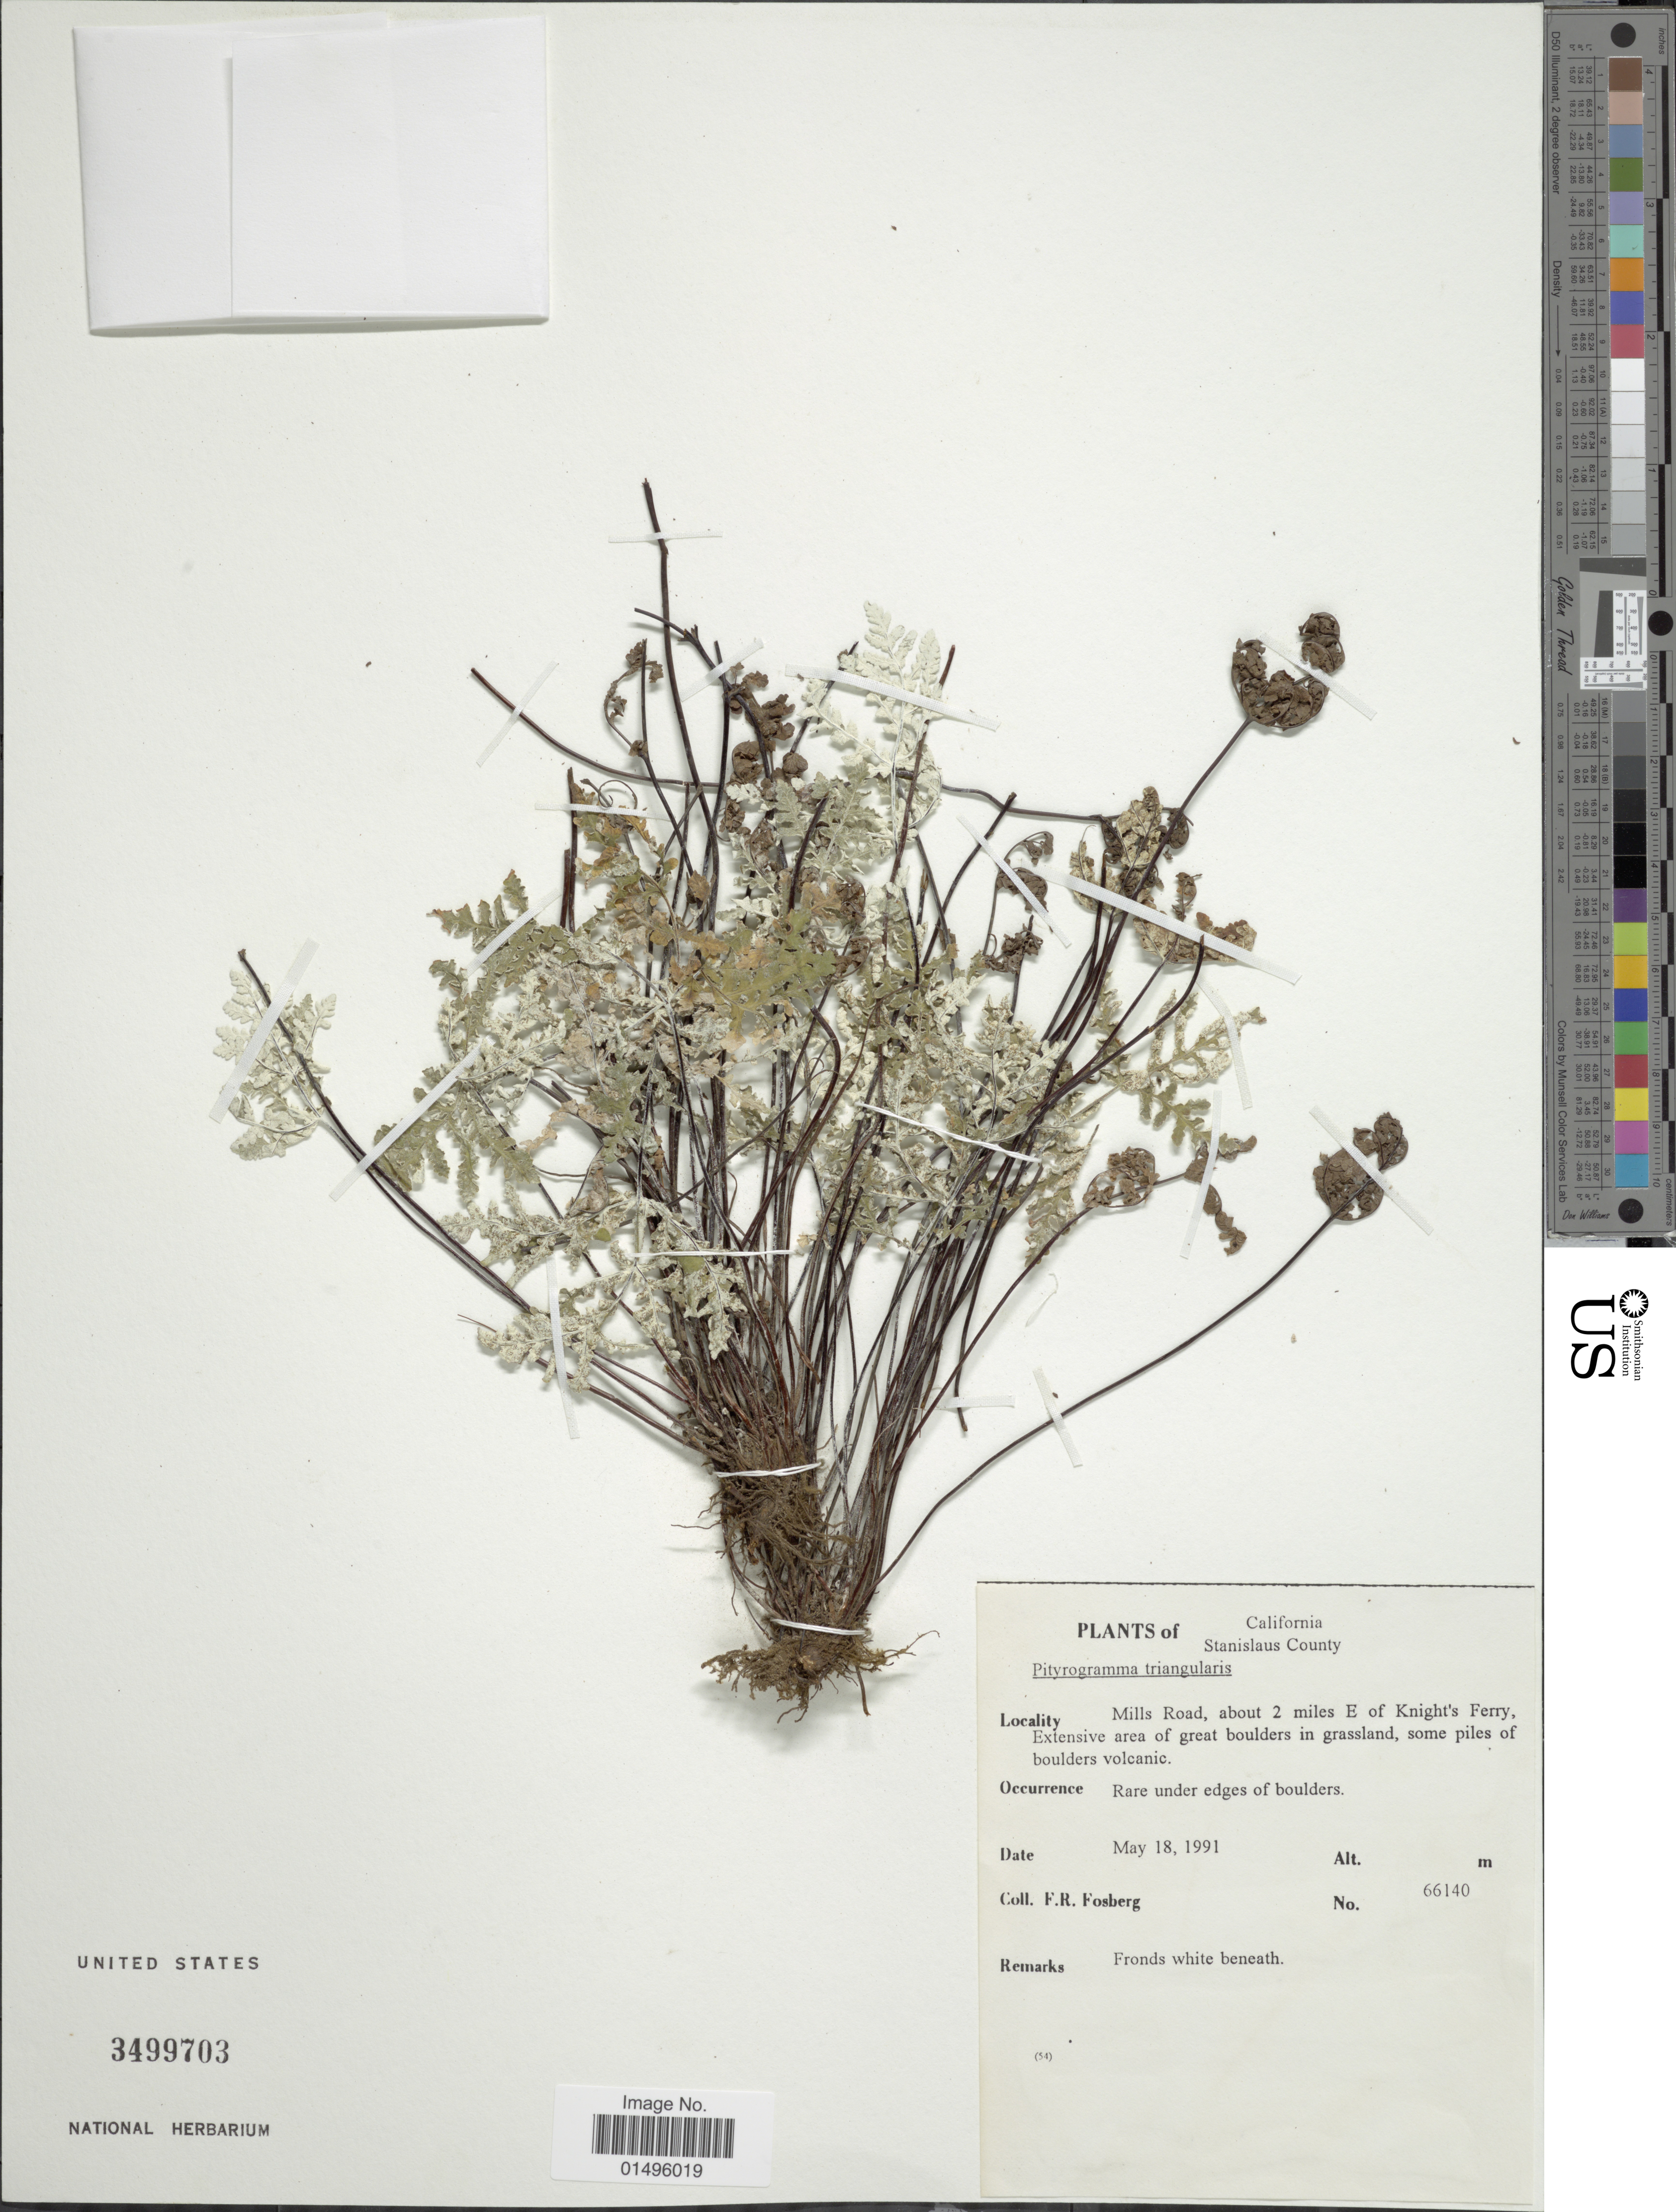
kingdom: Plantae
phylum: Tracheophyta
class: Polypodiopsida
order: Polypodiales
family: Pteridaceae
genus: Pentagramma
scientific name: Pentagramma pallida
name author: (Weath.) Yatsk. et al.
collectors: F. R. Fosberg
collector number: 66140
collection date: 1991-05-18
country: United States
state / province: California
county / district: Stanislaus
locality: California, Stanislaus County, Mills road, about 2 miles E of Knight's Ferry.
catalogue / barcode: US 3499703